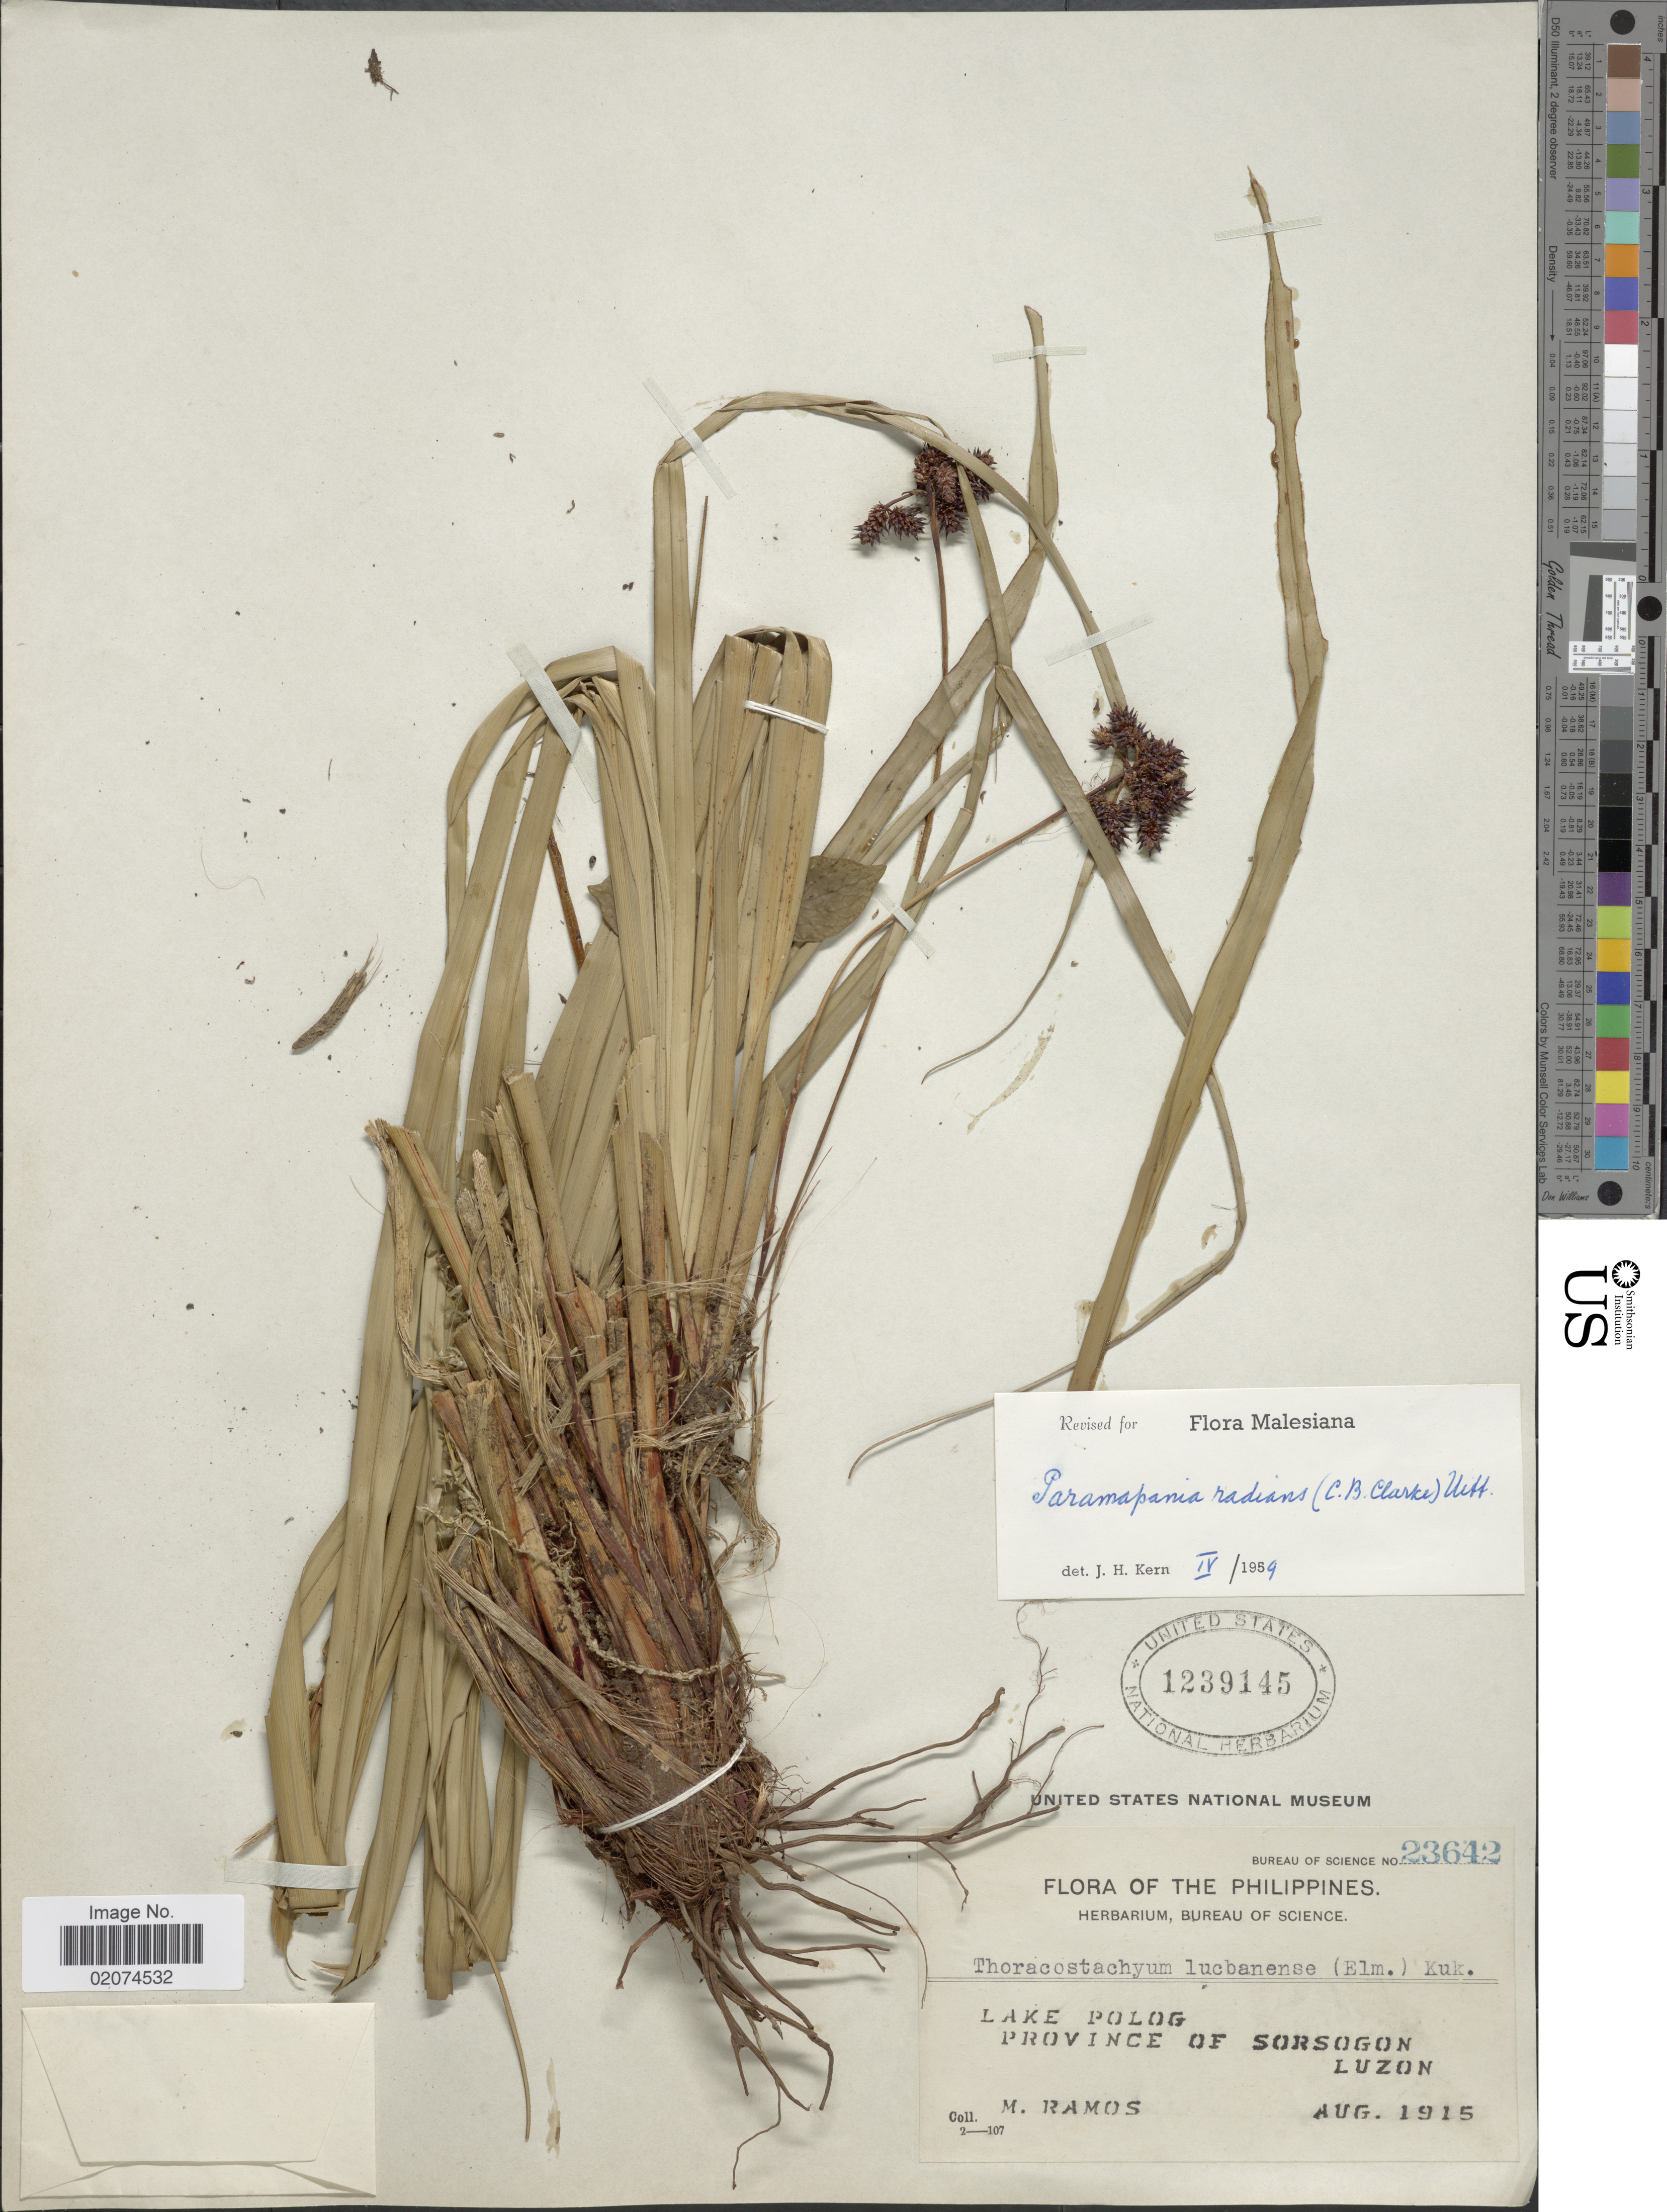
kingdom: Plantae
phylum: Tracheophyta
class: Liliopsida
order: Poales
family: Cyperaceae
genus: Paramapania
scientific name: Paramapania radians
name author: (C.B. Clarke) Uittien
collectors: M. Ramos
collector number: Bureau of Science 23642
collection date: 1915-08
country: Philippines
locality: Lake Polog, Province of Sorsogon, Luzon.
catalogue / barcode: US 1239145